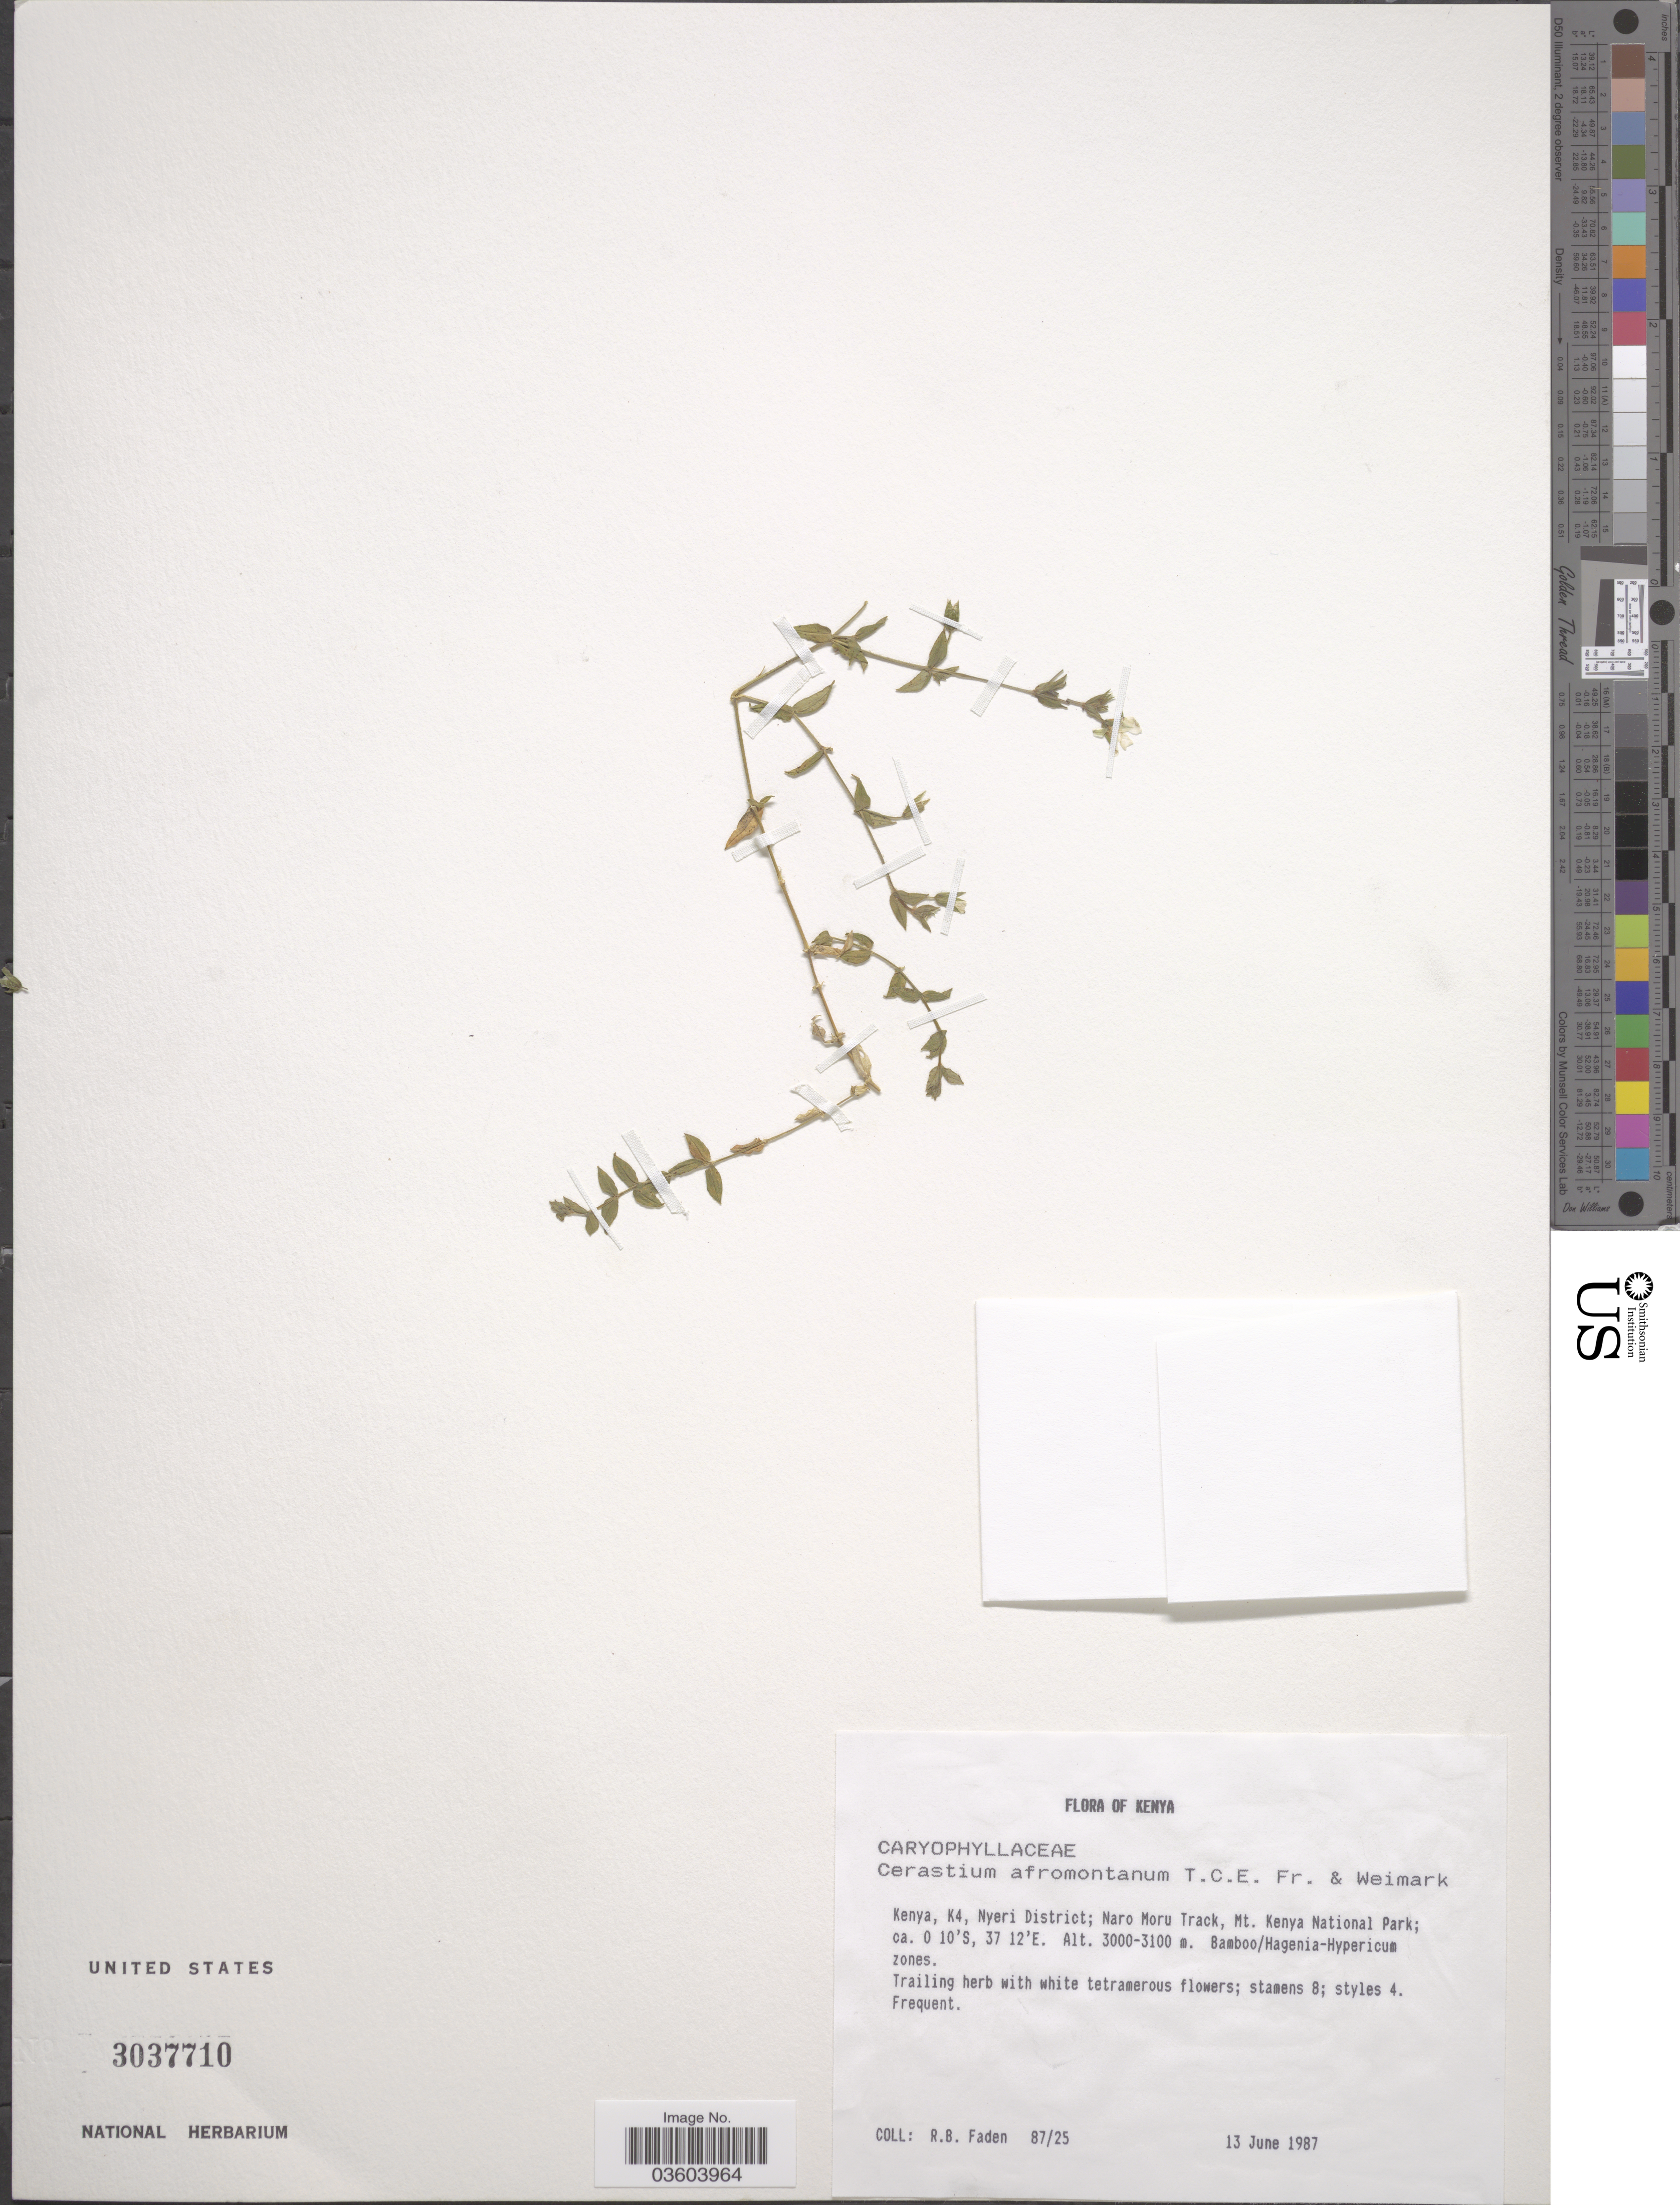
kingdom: Plantae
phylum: Tracheophyta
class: Magnoliopsida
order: Caryophyllales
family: Caryophyllaceae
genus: Cerastium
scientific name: Cerastium afromontanum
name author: T.C.E. Fr. & Weim.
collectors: R. B. Faden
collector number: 87/25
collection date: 1987-06-13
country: Kenya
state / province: Nyeri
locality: K4, Nyeri District; Naro Moru Track, Mt. Kenya National Park. Bamboo/Hagenia-Hypericum zones.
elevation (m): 3000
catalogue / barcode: US 3037710